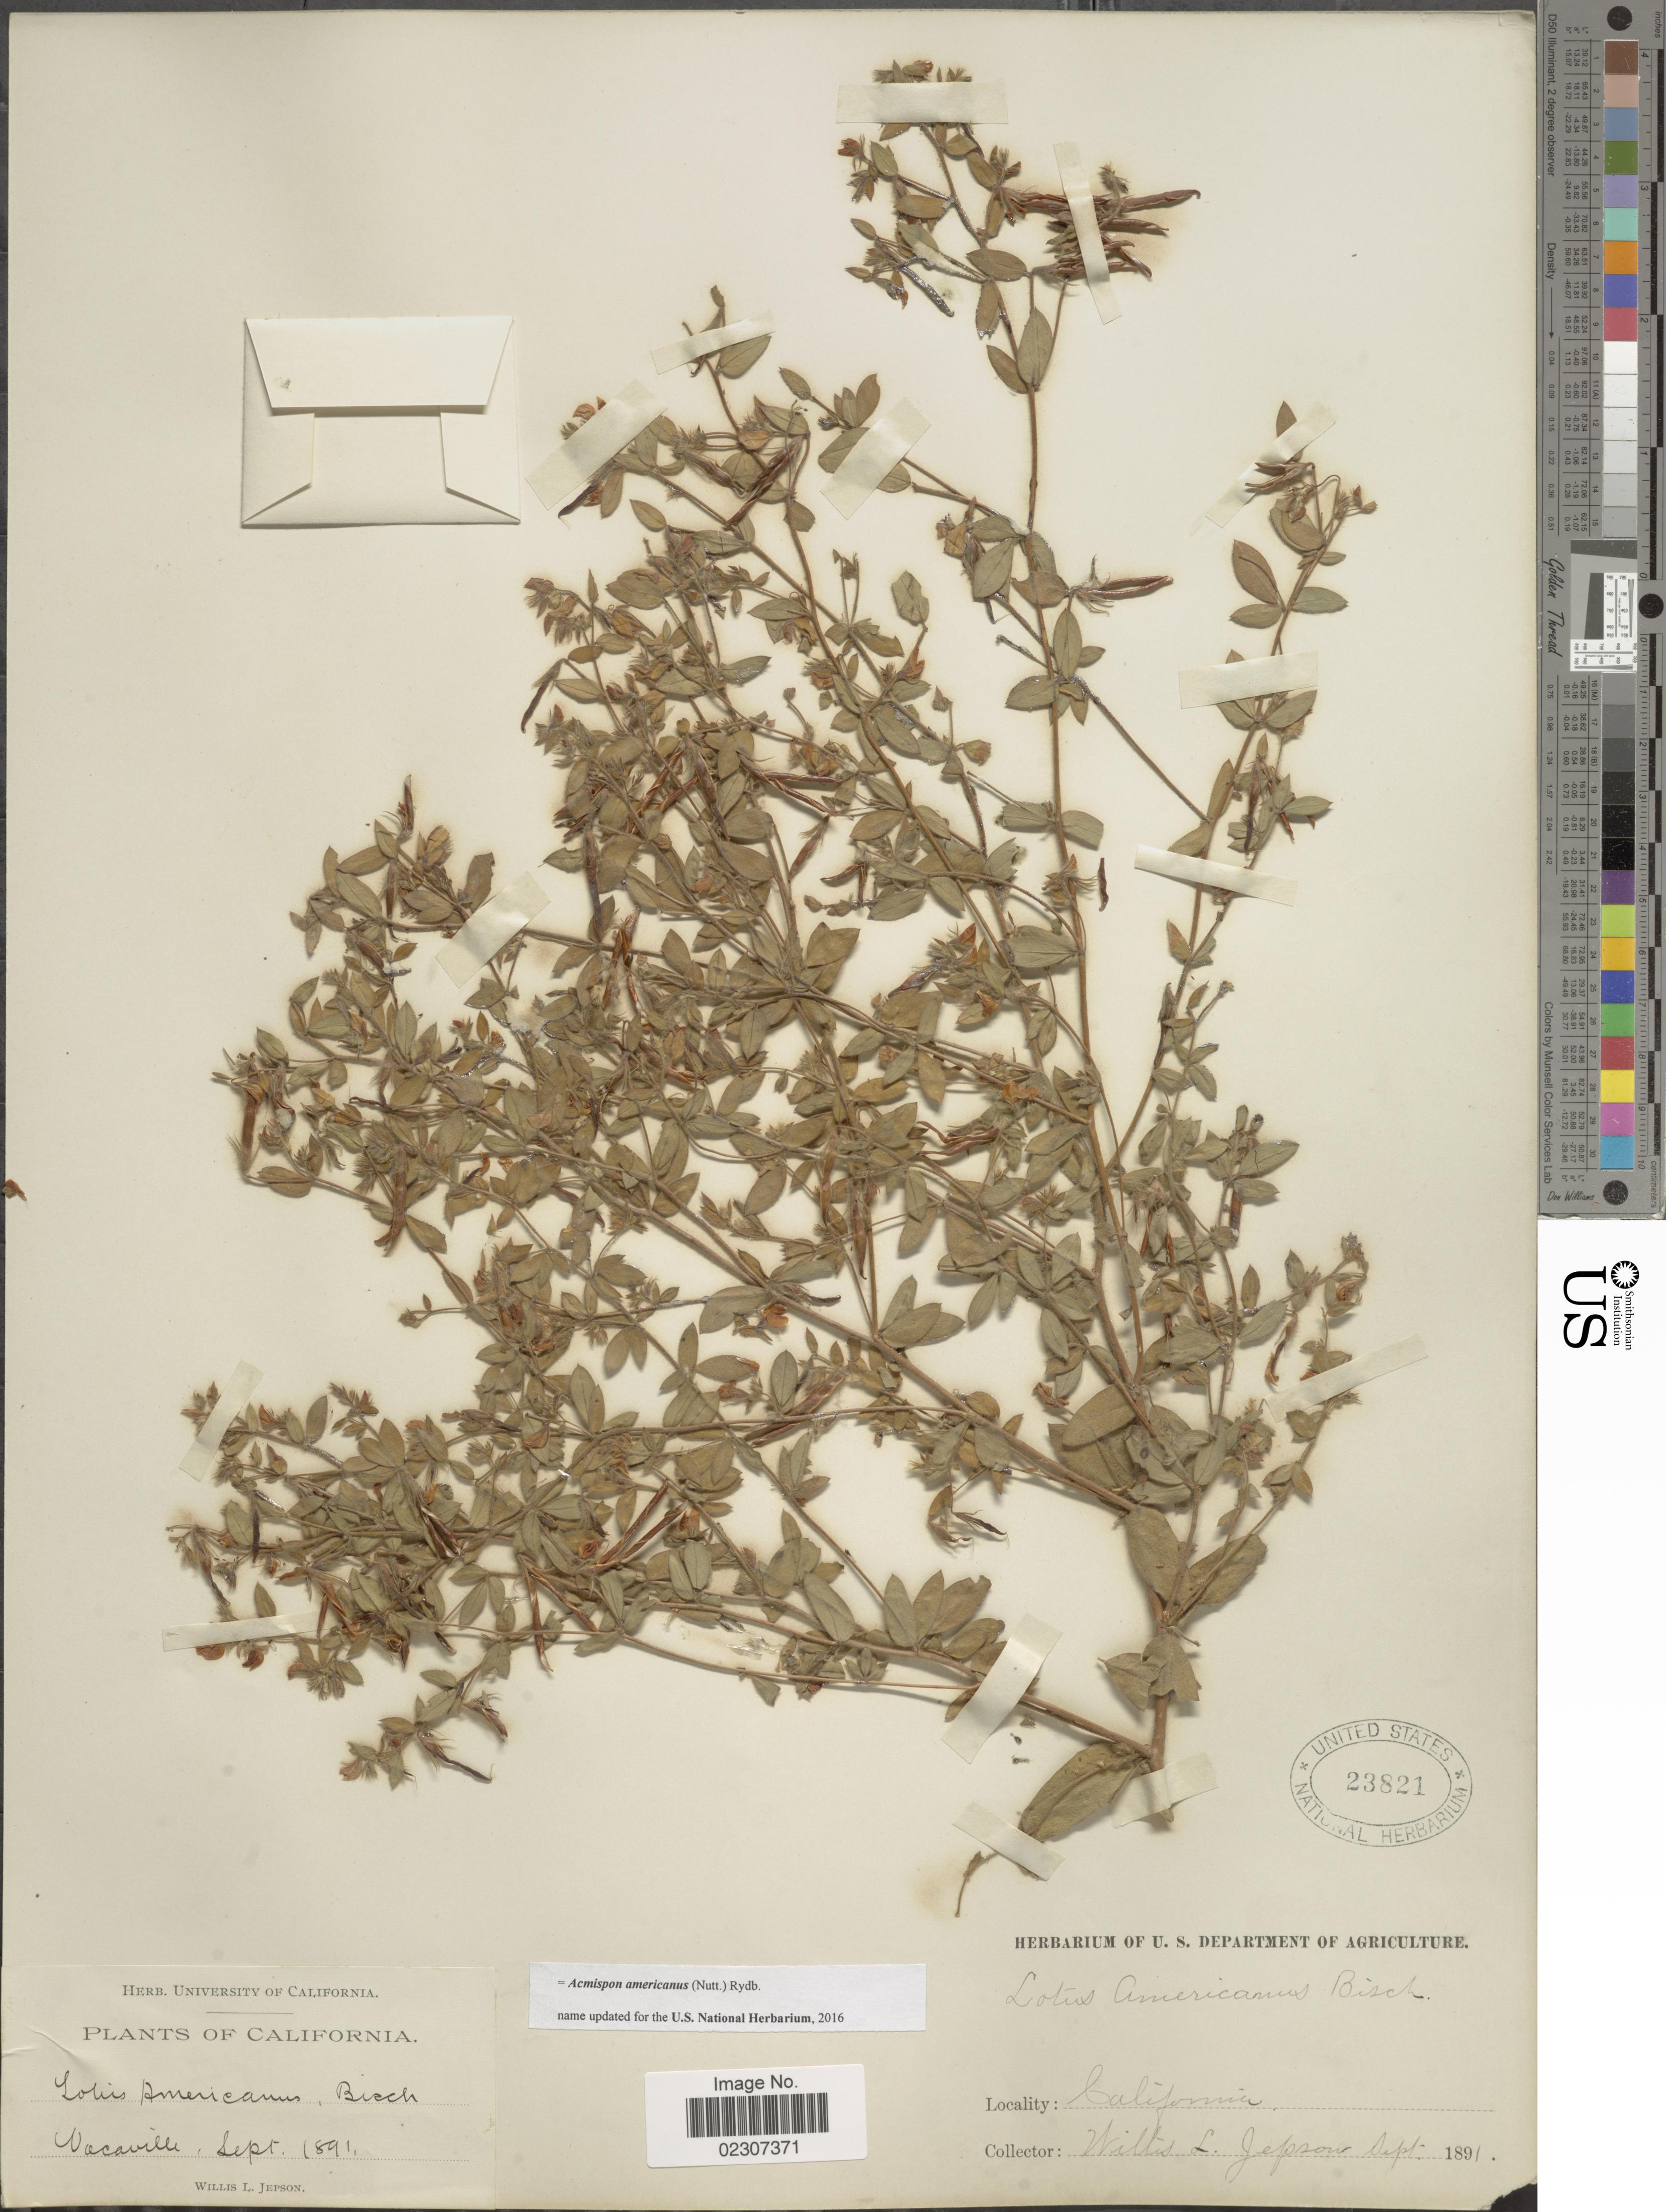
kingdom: Plantae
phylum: Tracheophyta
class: Magnoliopsida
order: Fabales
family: Fabaceae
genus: Acmispon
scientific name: Acmispon americanus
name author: (Nutt.) Rydb.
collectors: W. L. Jepson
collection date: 1891-09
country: United States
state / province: California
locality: California. Vacaville.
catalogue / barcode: US 23821